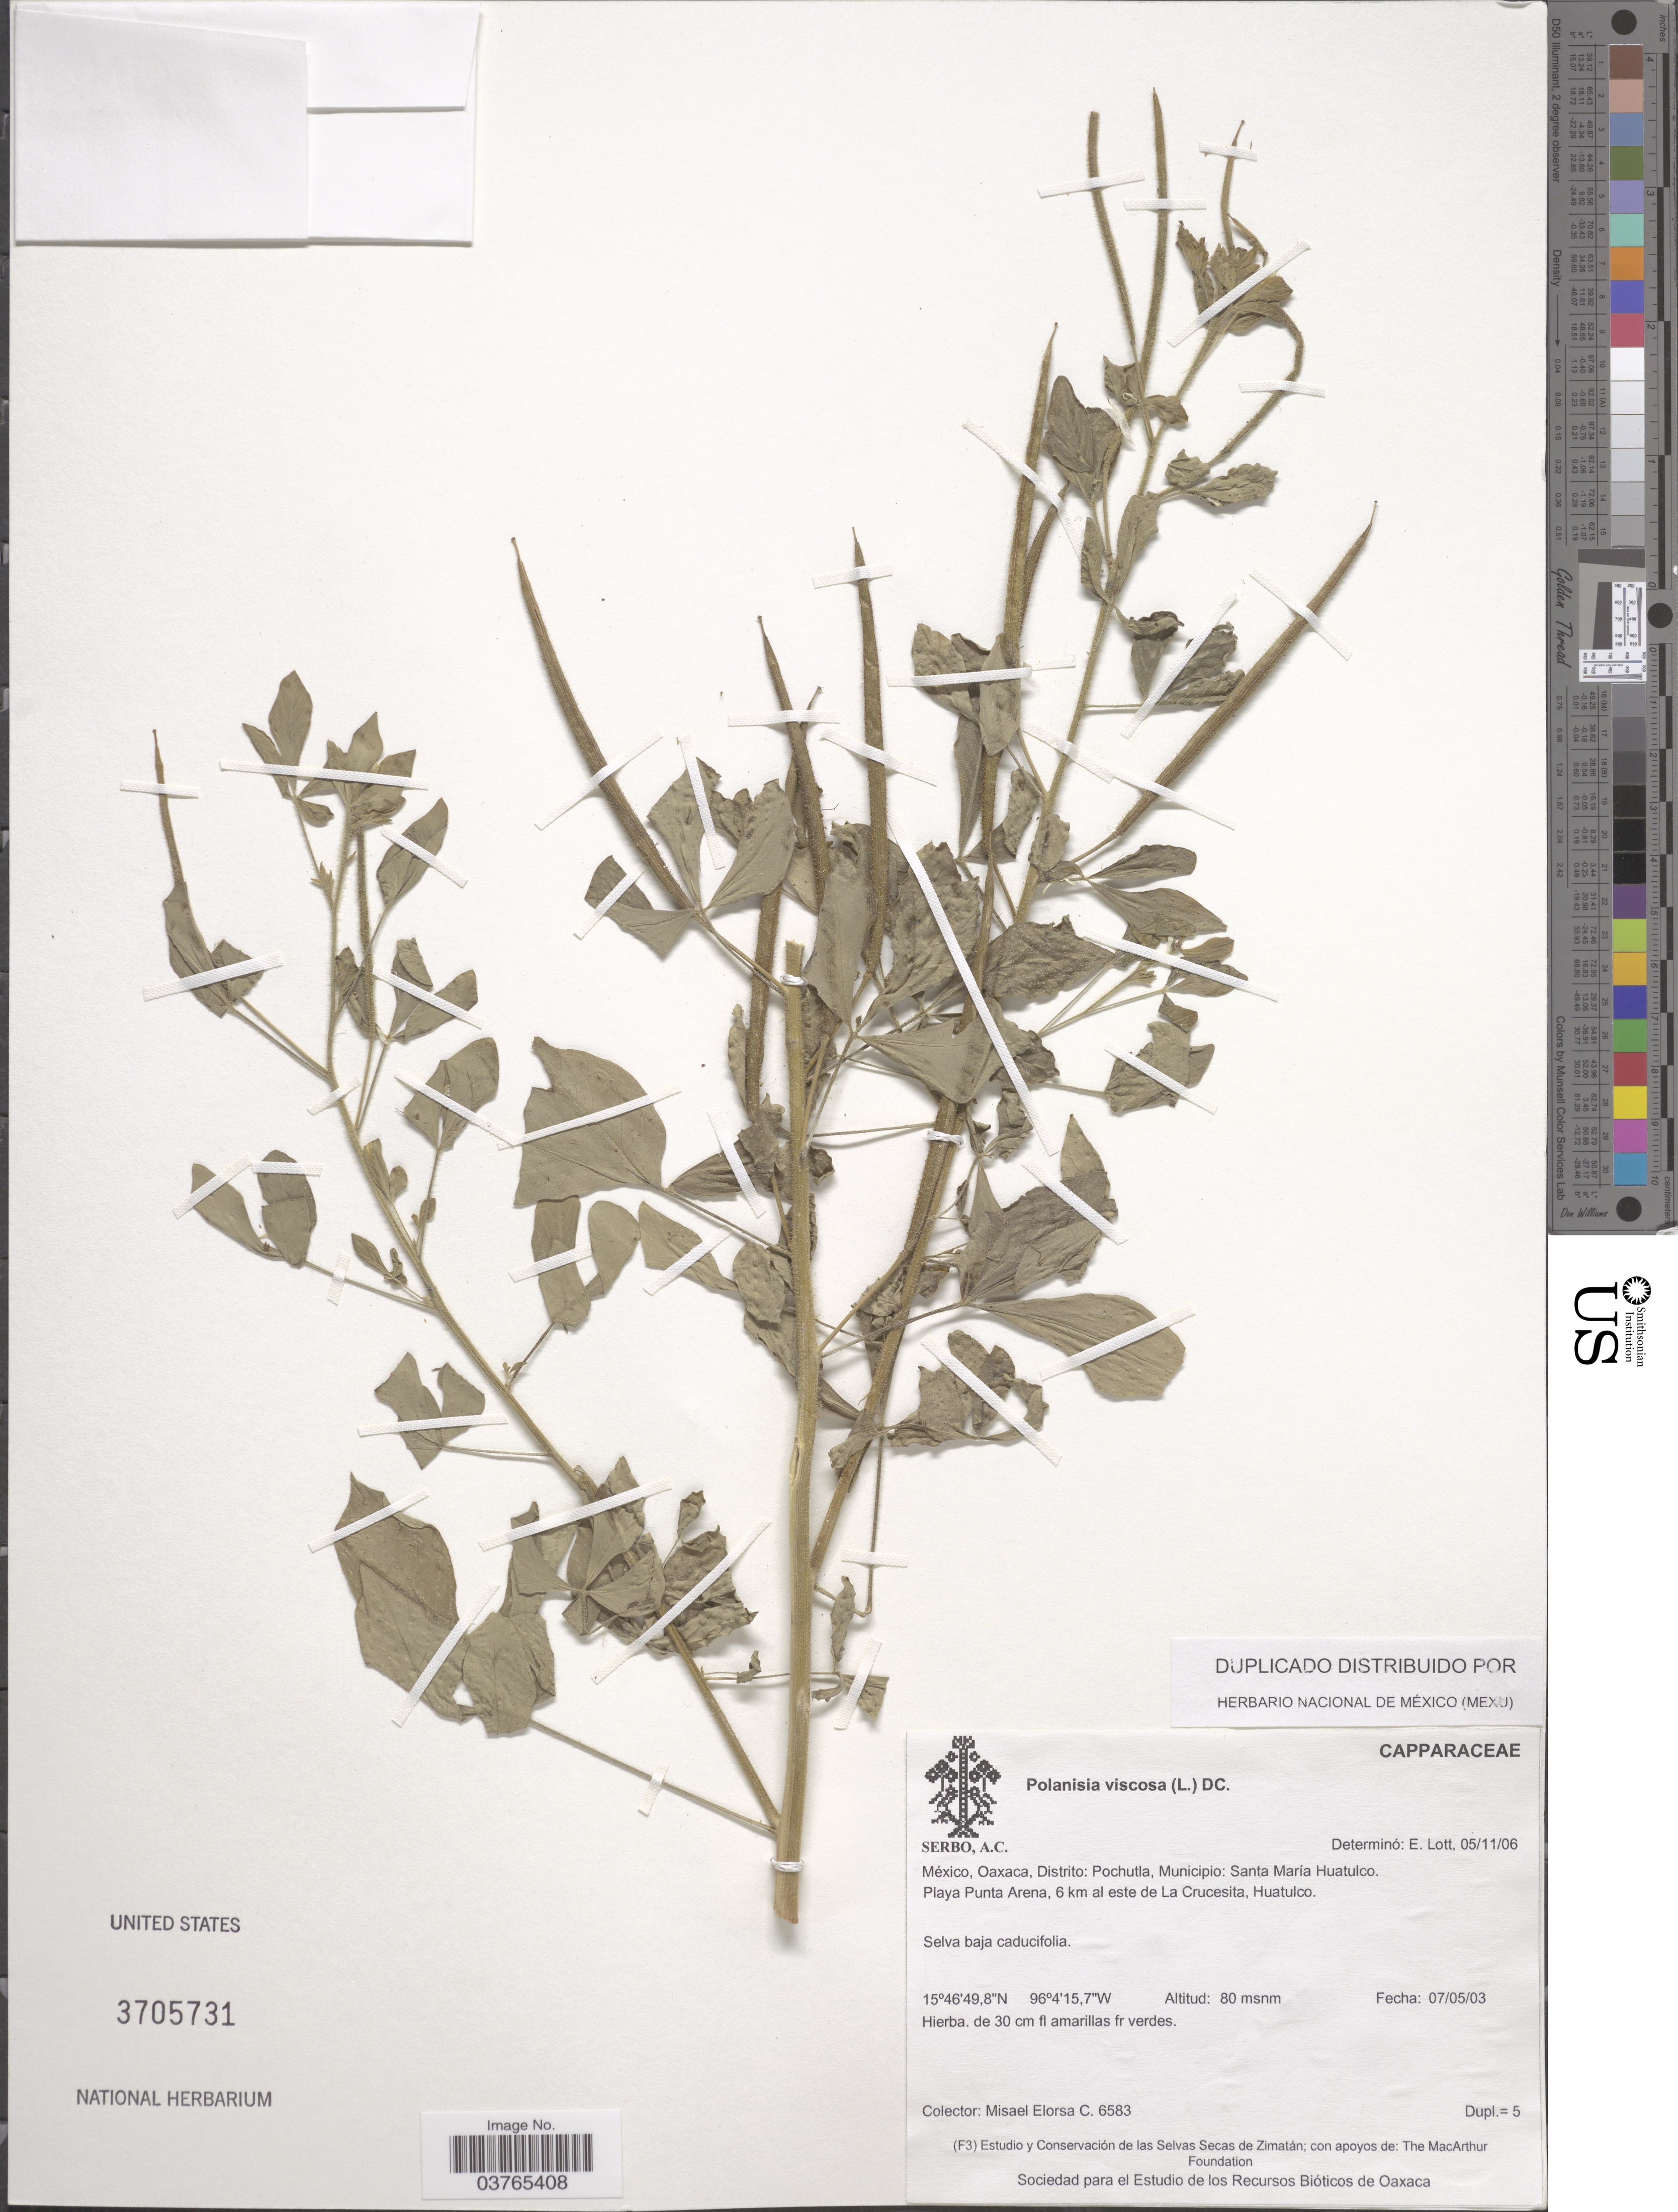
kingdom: Plantae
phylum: Tracheophyta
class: Magnoliopsida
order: Brassicales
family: Cleomaceae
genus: Arivela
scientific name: Arivela viscosa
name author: (L.) Raf.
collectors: M. Elorsa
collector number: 6583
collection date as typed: Transcribed d/m/y: 7/5/3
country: Mexico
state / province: Oaxaca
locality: Distrito: Pochutla, Municipio: Santa María Huatulco. Playa Punta Arena, 6 km al este de La Crucesita, Huatulco.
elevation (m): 80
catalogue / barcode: US 3705731